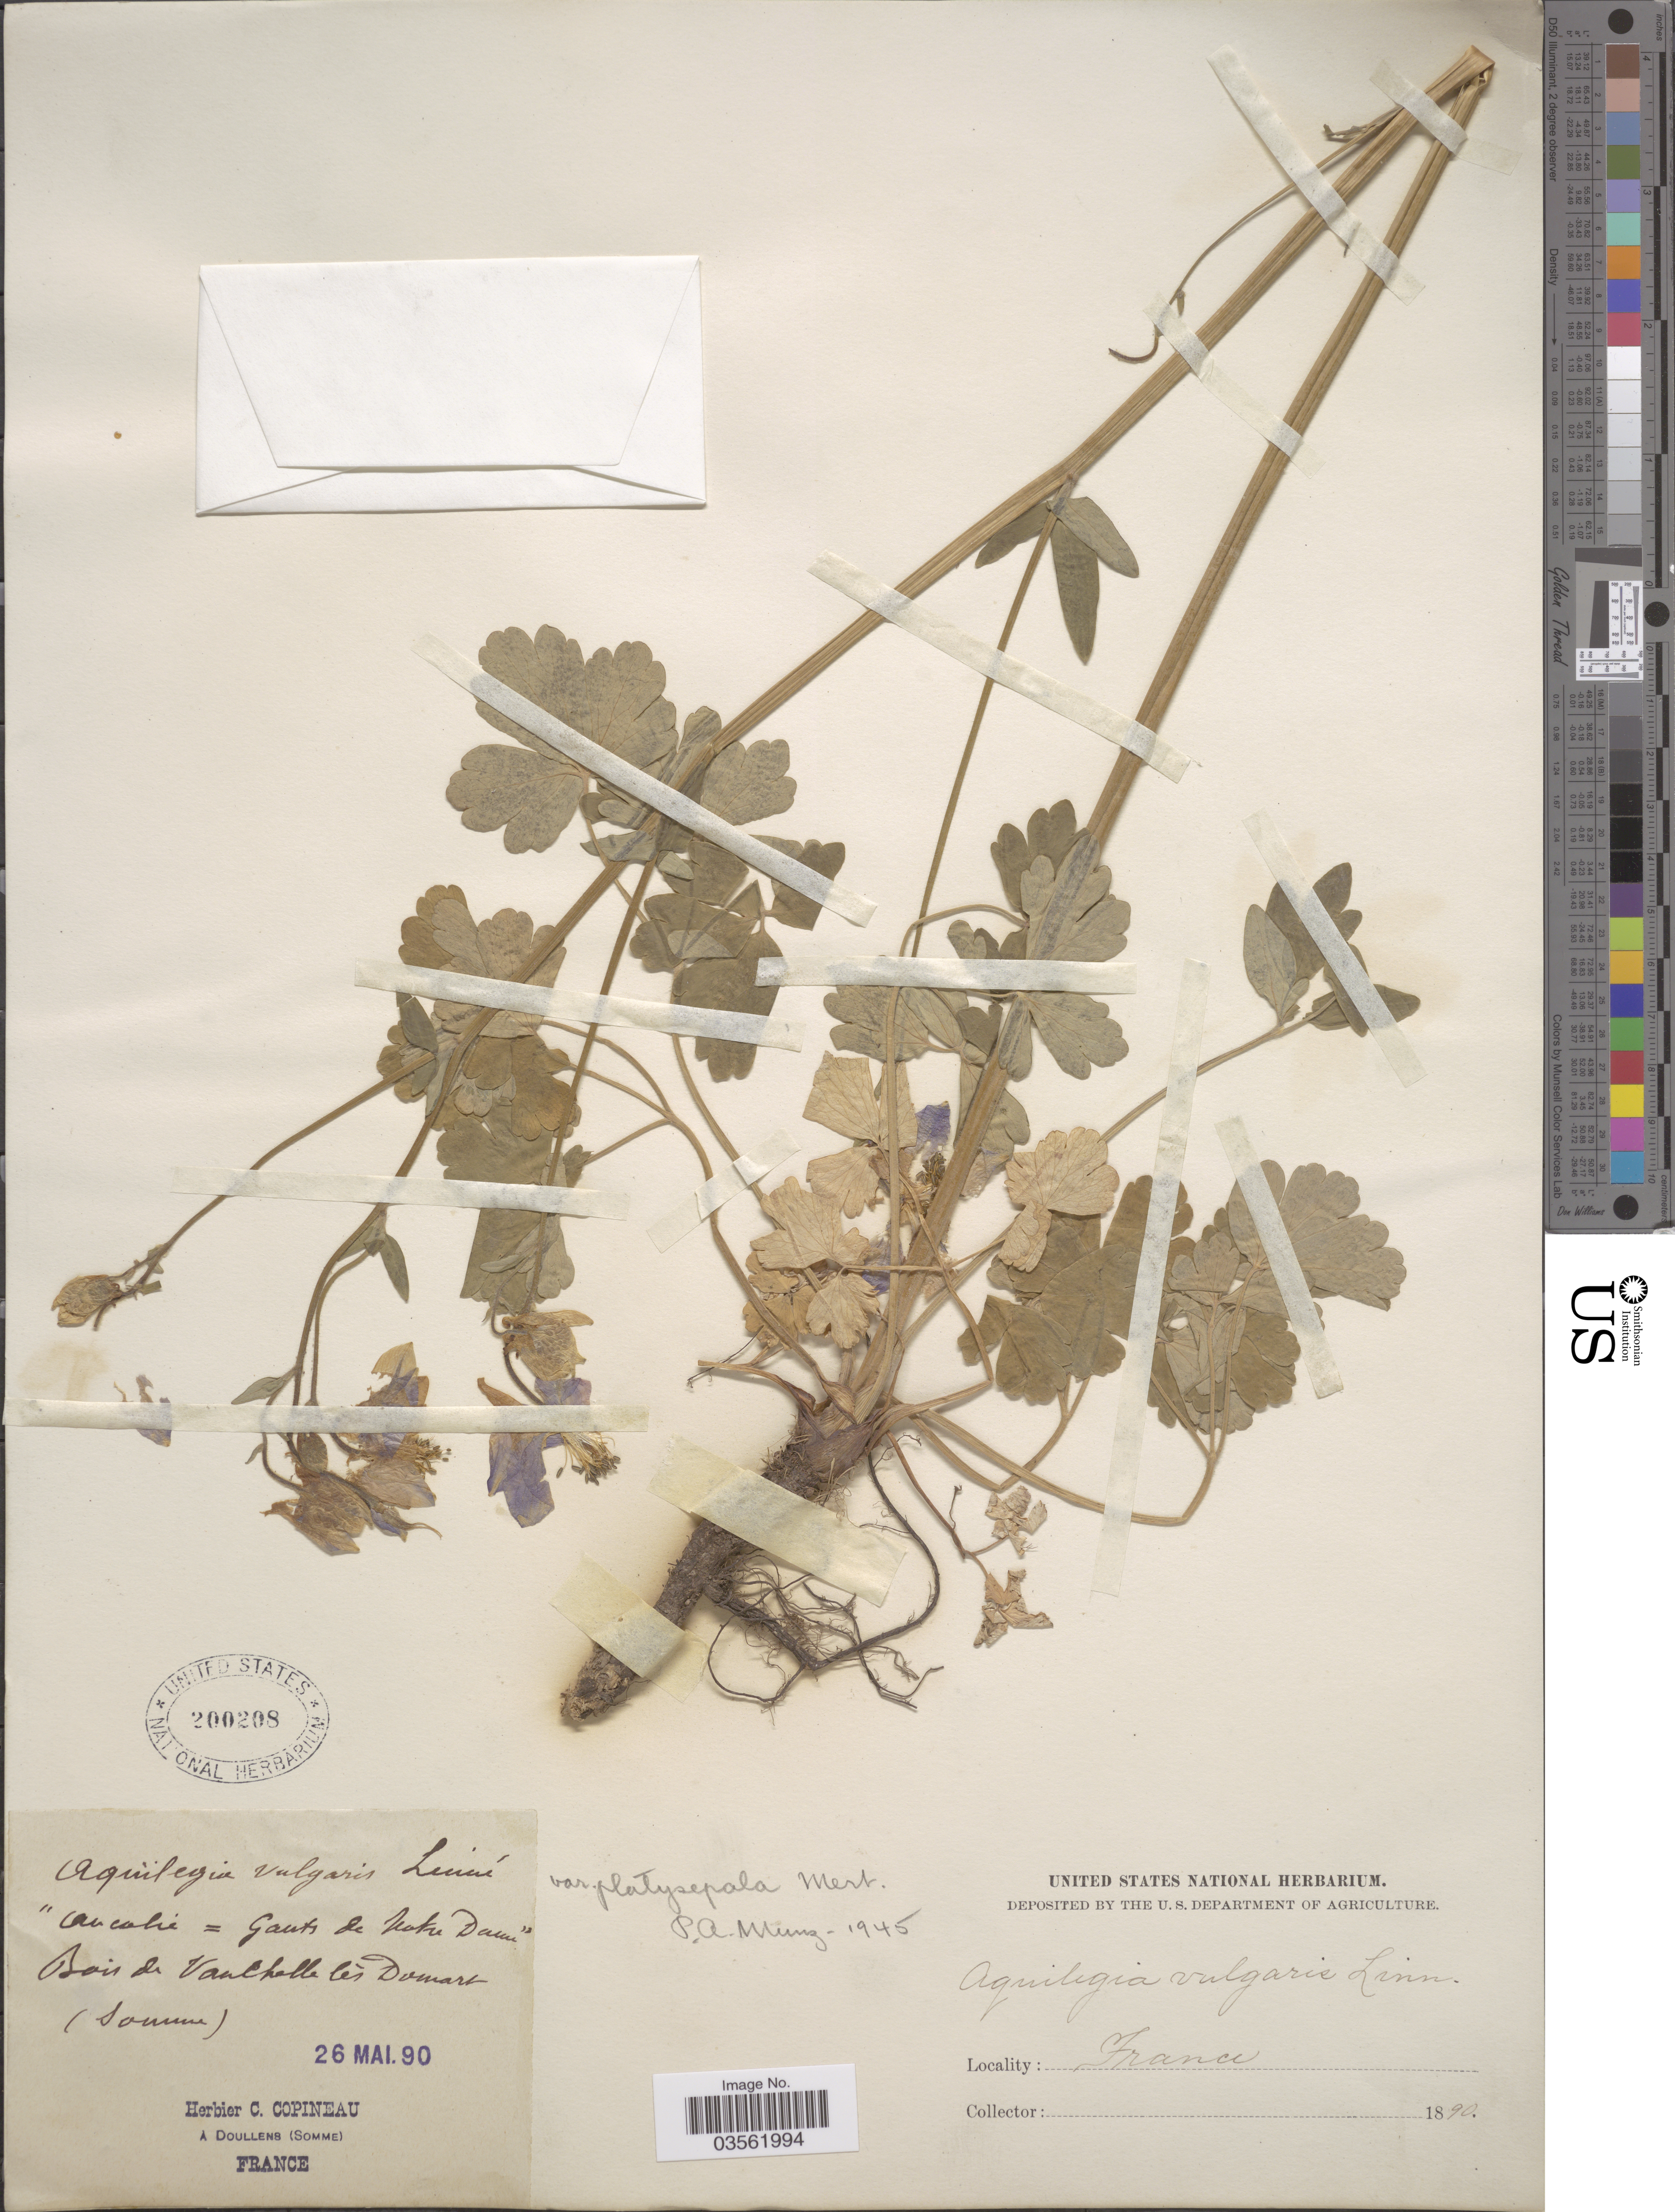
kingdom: Plantae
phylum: Tracheophyta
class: Magnoliopsida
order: Ranunculales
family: Ranunculaceae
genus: Aquilegia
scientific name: Aquilegia vulgaris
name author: L.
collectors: ex herb. C. Copineau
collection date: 1890-05-26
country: France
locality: Bois di Vaulhalle lés Dumare (somme).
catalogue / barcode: US 200208